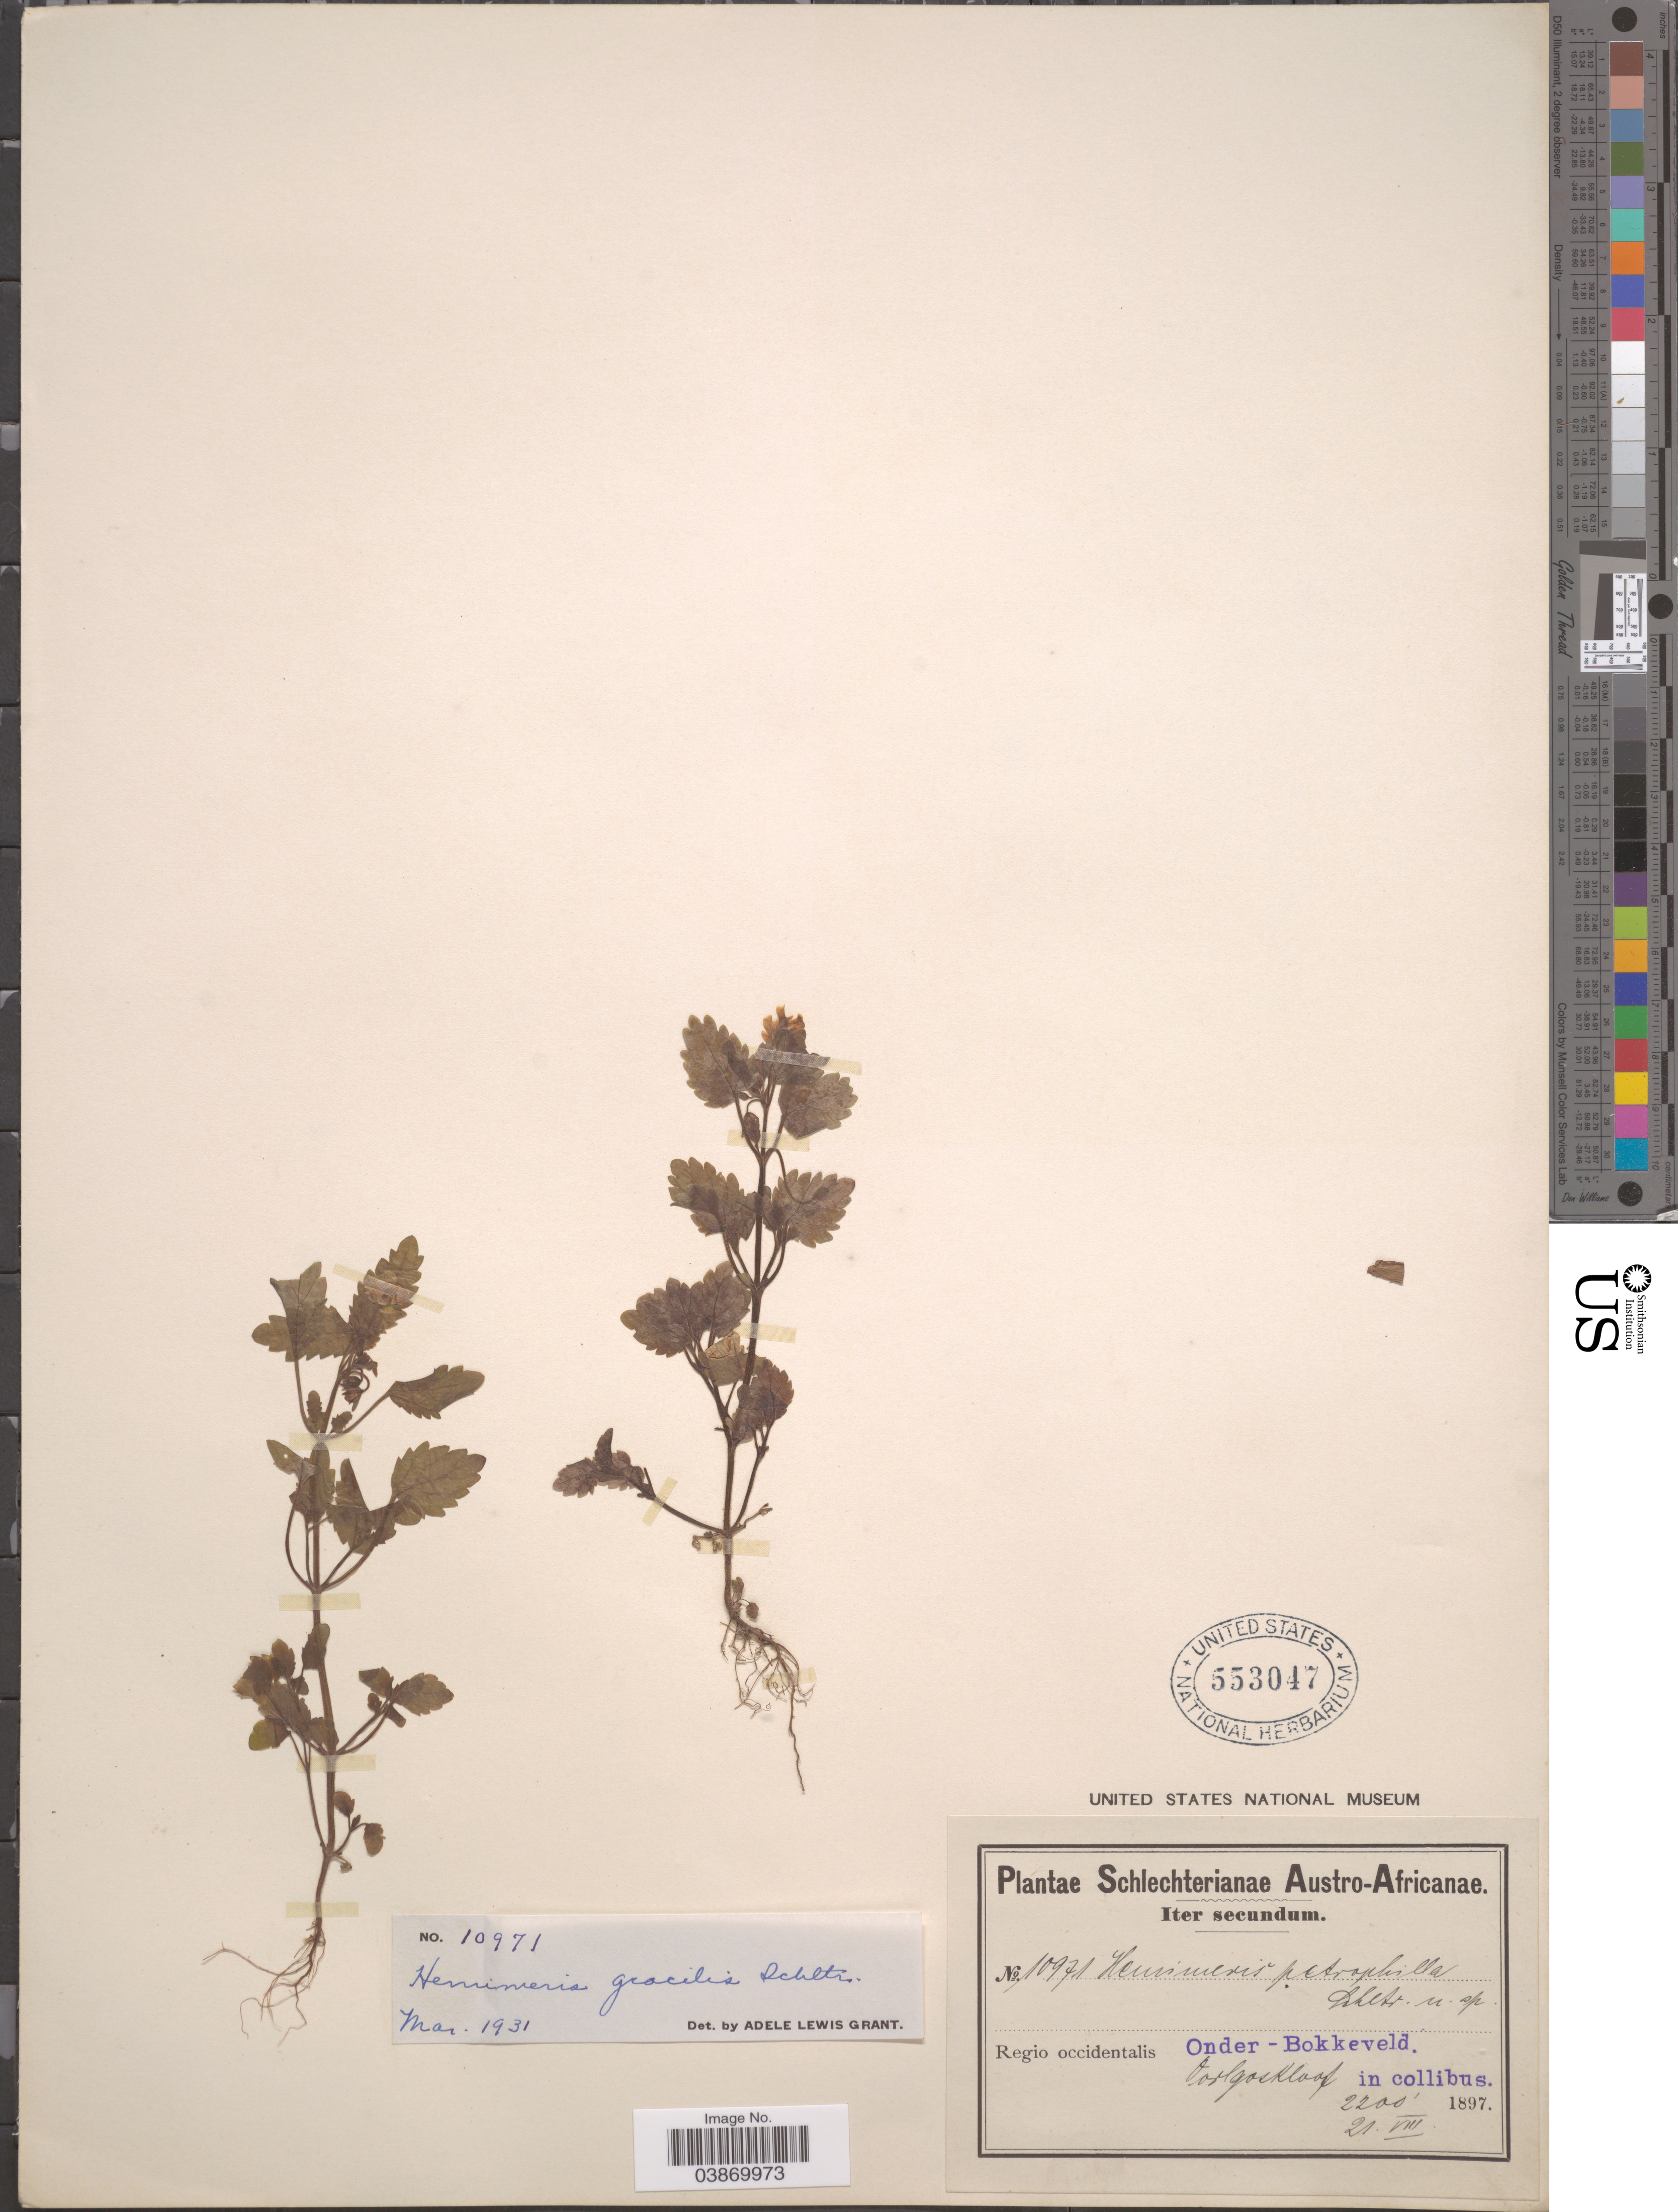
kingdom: Plantae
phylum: Tracheophyta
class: Magnoliopsida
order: Lamiales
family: Scrophulariaceae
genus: Hemimeris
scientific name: Hemimeris gracilis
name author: Schltr.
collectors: Schlechter, --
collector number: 10971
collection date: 1897-08-21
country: South Africa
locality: Austro-Africanae. Regio occidentalis. Onder-Bokkeveld. Oorlgoskloof in collibus.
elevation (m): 671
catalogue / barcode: US 553047